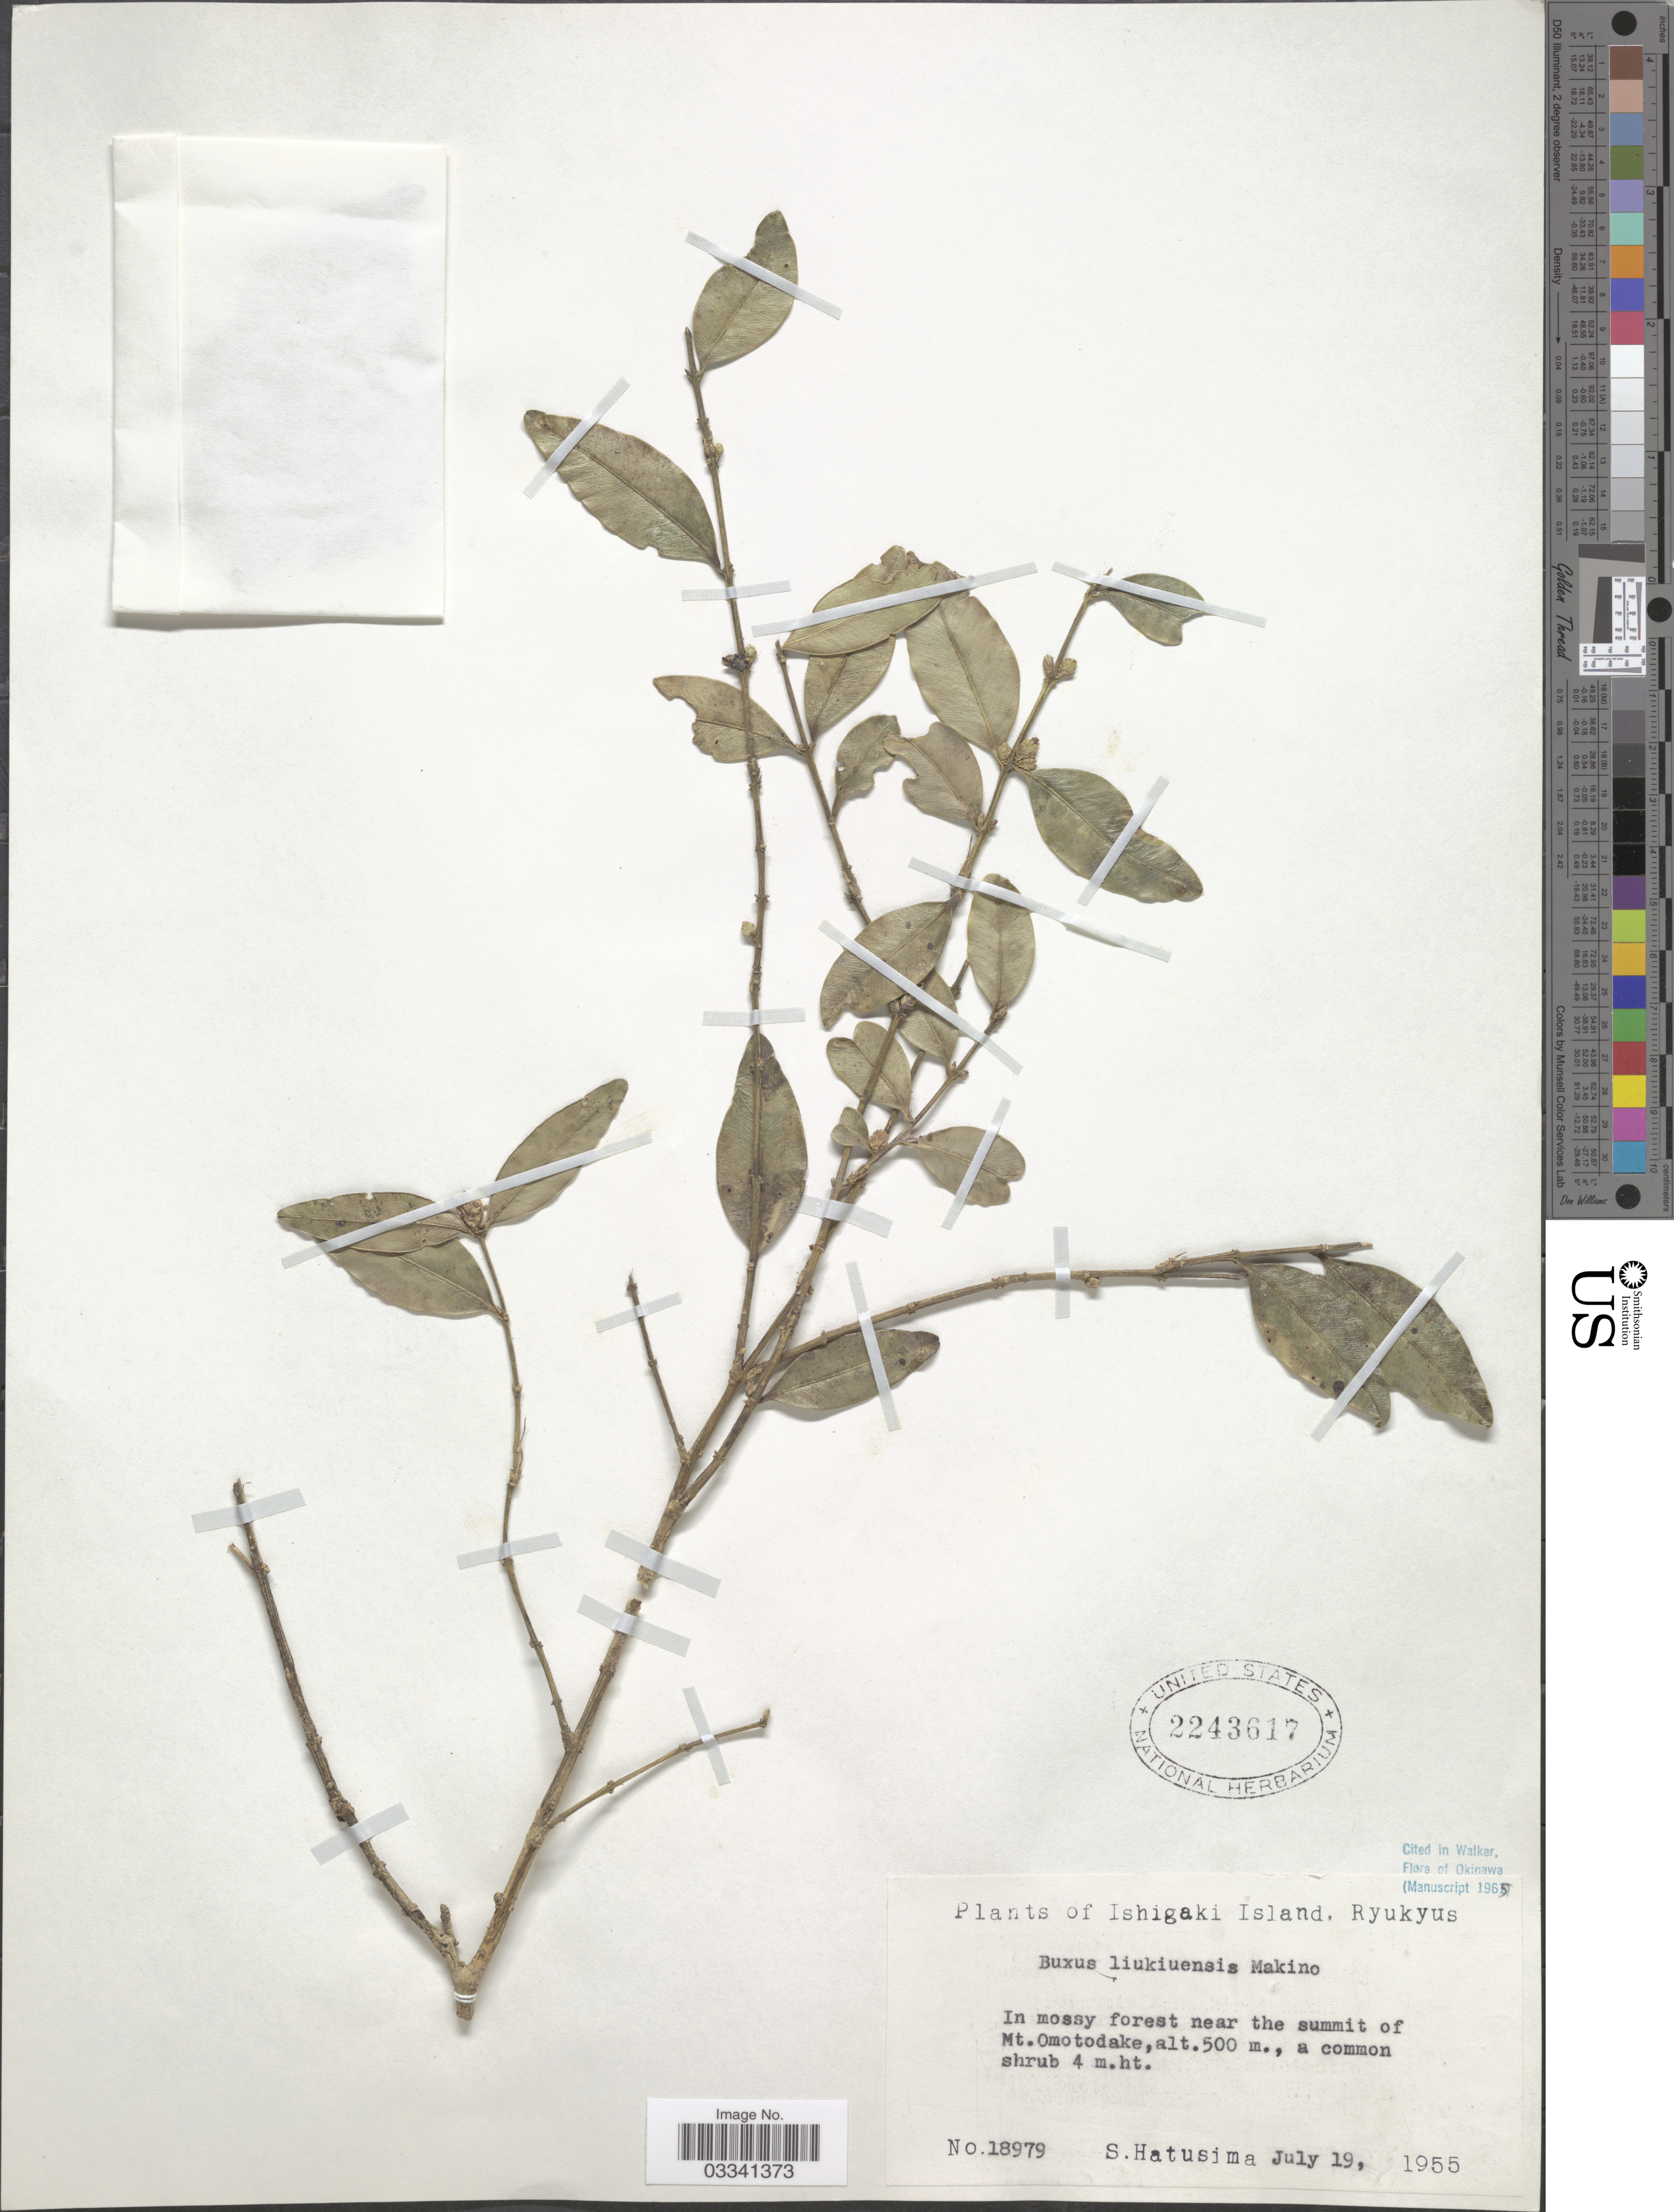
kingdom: Plantae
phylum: Tracheophyta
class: Magnoliopsida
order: Buxales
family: Buxaceae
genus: Buxus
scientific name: Buxus liukiuensis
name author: Makino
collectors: S. Hatusima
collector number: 18979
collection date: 1955-07-19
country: Japan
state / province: Okinawa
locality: Ishigaki Island, Ryukyus. Near the summit of Mt. Omotodake.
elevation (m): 500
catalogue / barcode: US 2243617